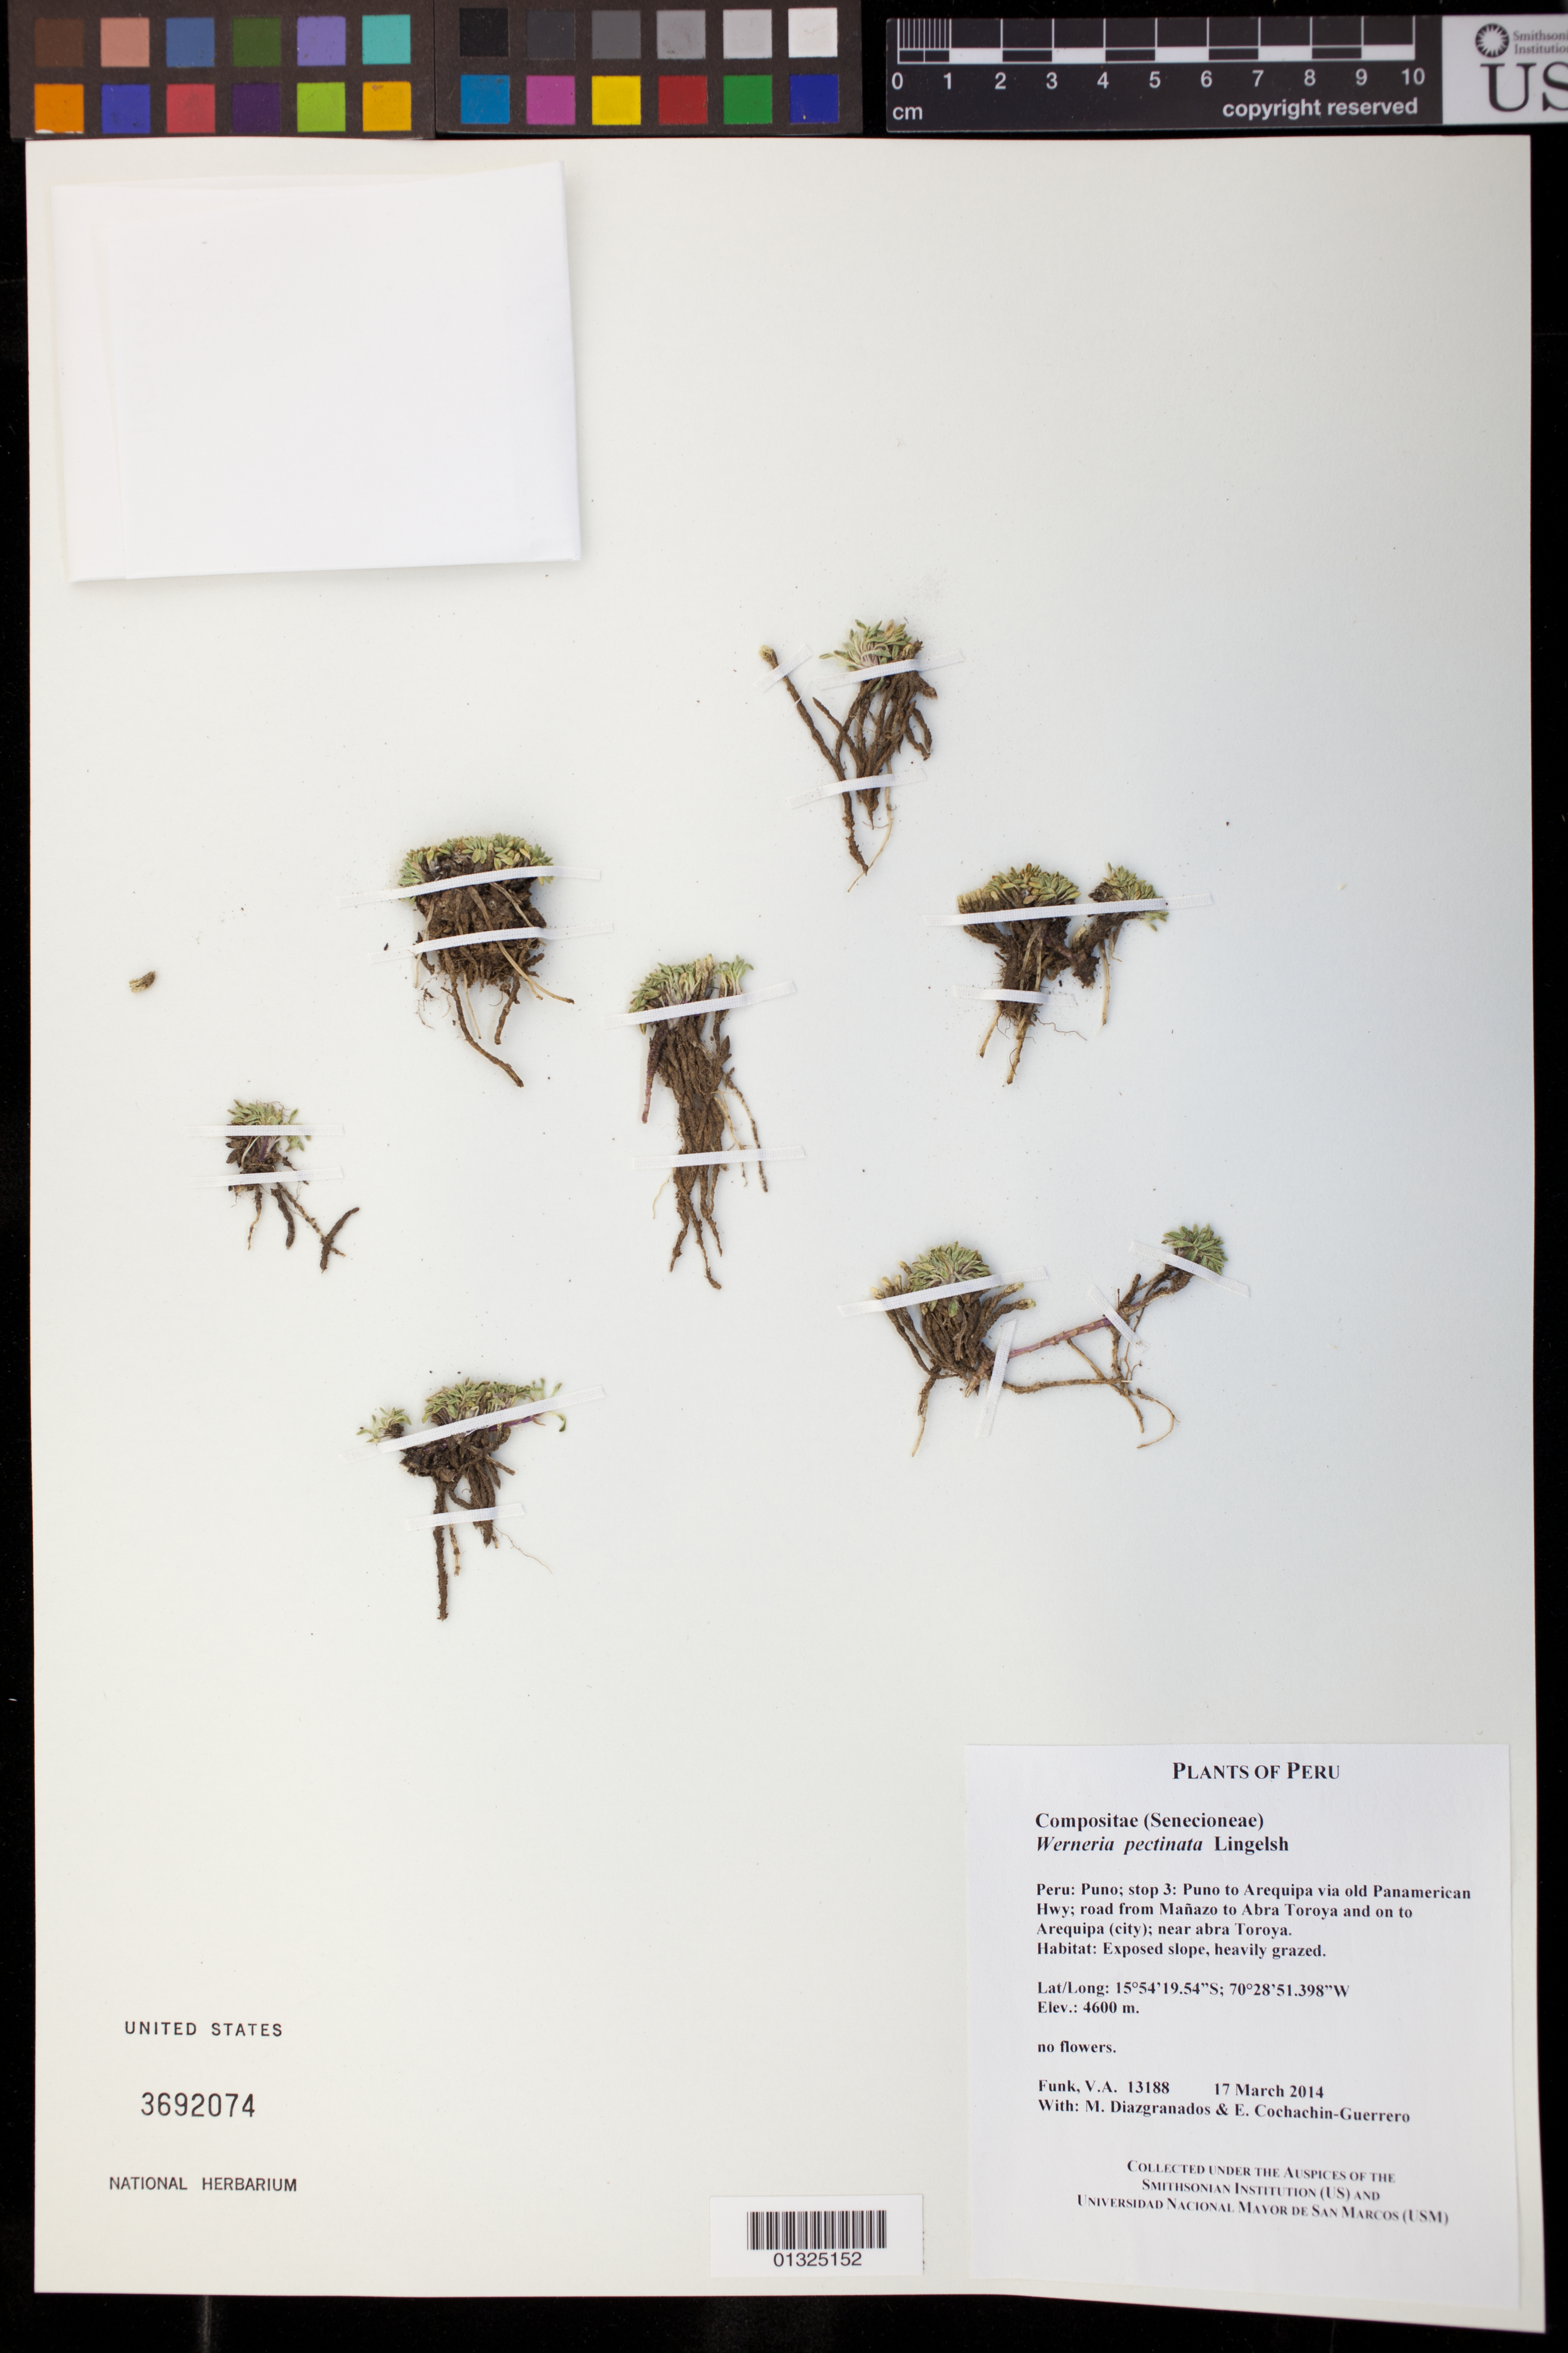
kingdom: Plantae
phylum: Tracheophyta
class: Magnoliopsida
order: Asterales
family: Asteraceae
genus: Werneria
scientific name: Werneria pectinata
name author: Lingelsh.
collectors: M. Diazgranados C. & E. Cochachin Guerrero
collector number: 13188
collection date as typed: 17 March 2014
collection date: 2014-03-17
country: Peru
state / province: Puno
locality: Puno to Arequipa via old Panamerican Hwy; road from Manazo to Abra Toroya and on to Arequipa (city); near abra Toroya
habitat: Exposed slope, heavily grazed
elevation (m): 4600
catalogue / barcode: US 3692074